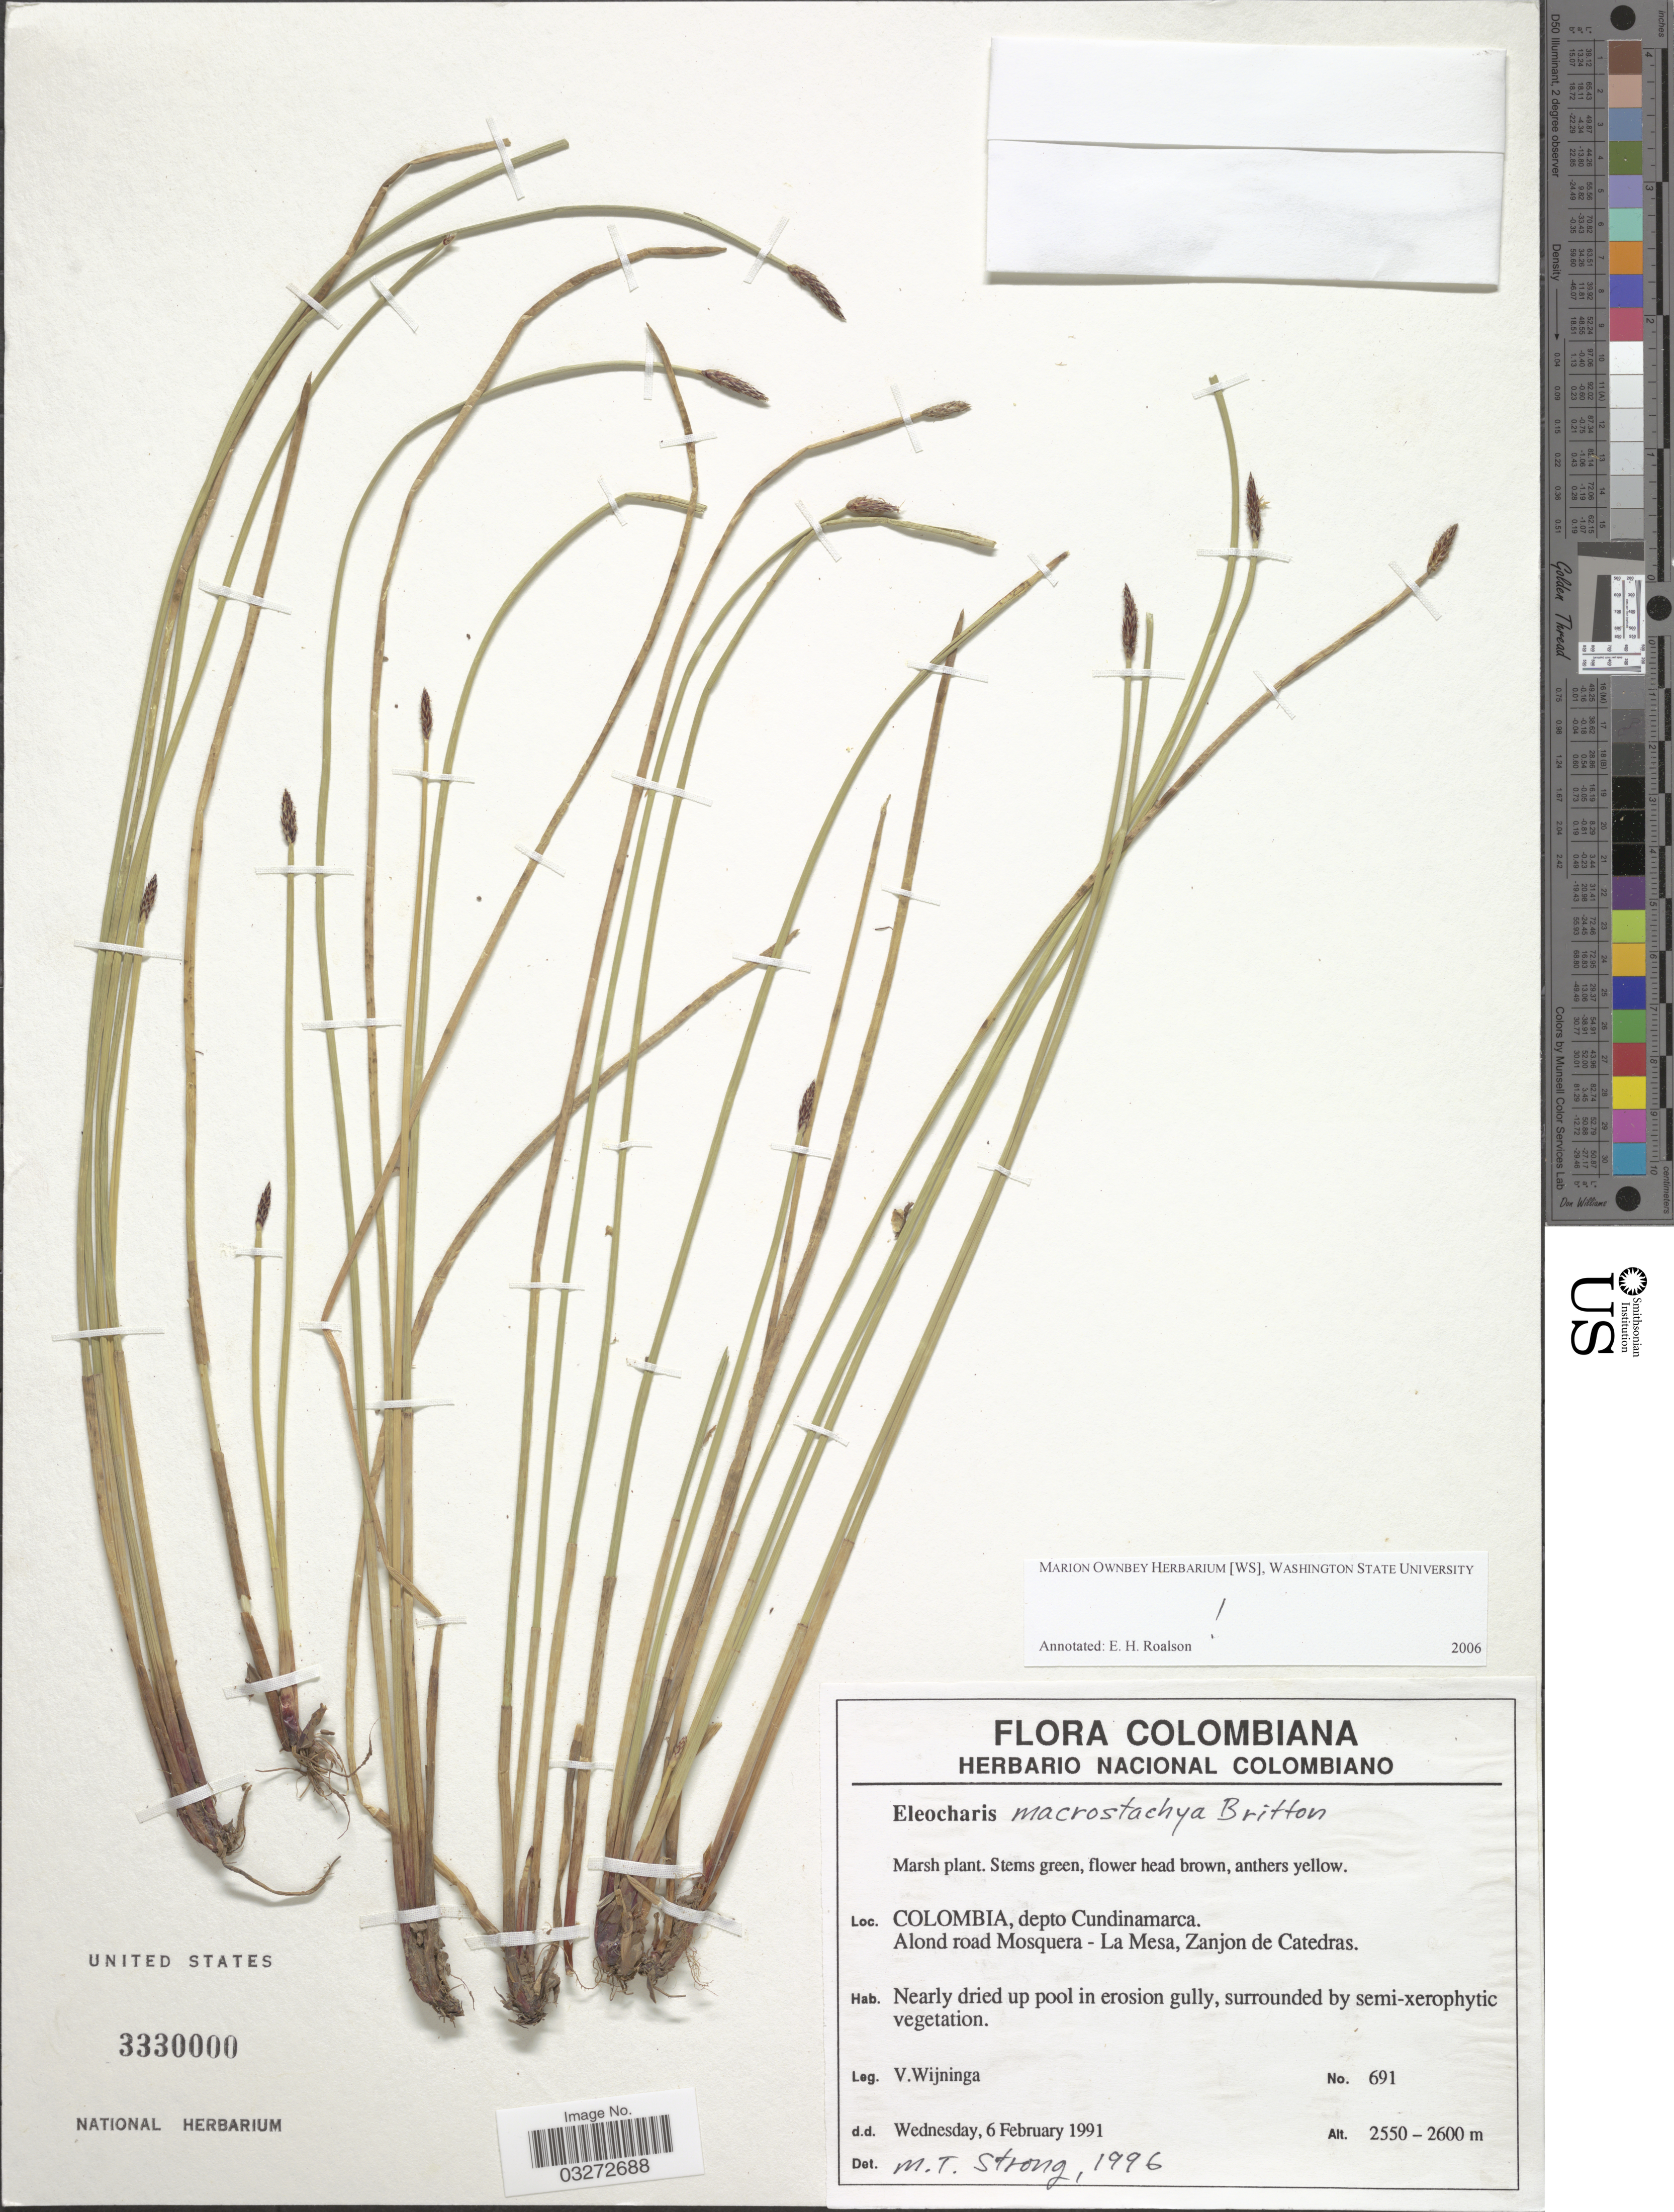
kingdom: Plantae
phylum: Tracheophyta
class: Liliopsida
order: Poales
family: Cyperaceae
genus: Eleocharis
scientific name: Eleocharis macrostachya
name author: Britton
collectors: V. Wijninga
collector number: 691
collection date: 1991-02-06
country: Colombia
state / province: Cundinamarca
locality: Depto Cundinamarca. Along road Mosquera - La Mesa, Zanjon de Catedras.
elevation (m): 2550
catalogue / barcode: US 3330000